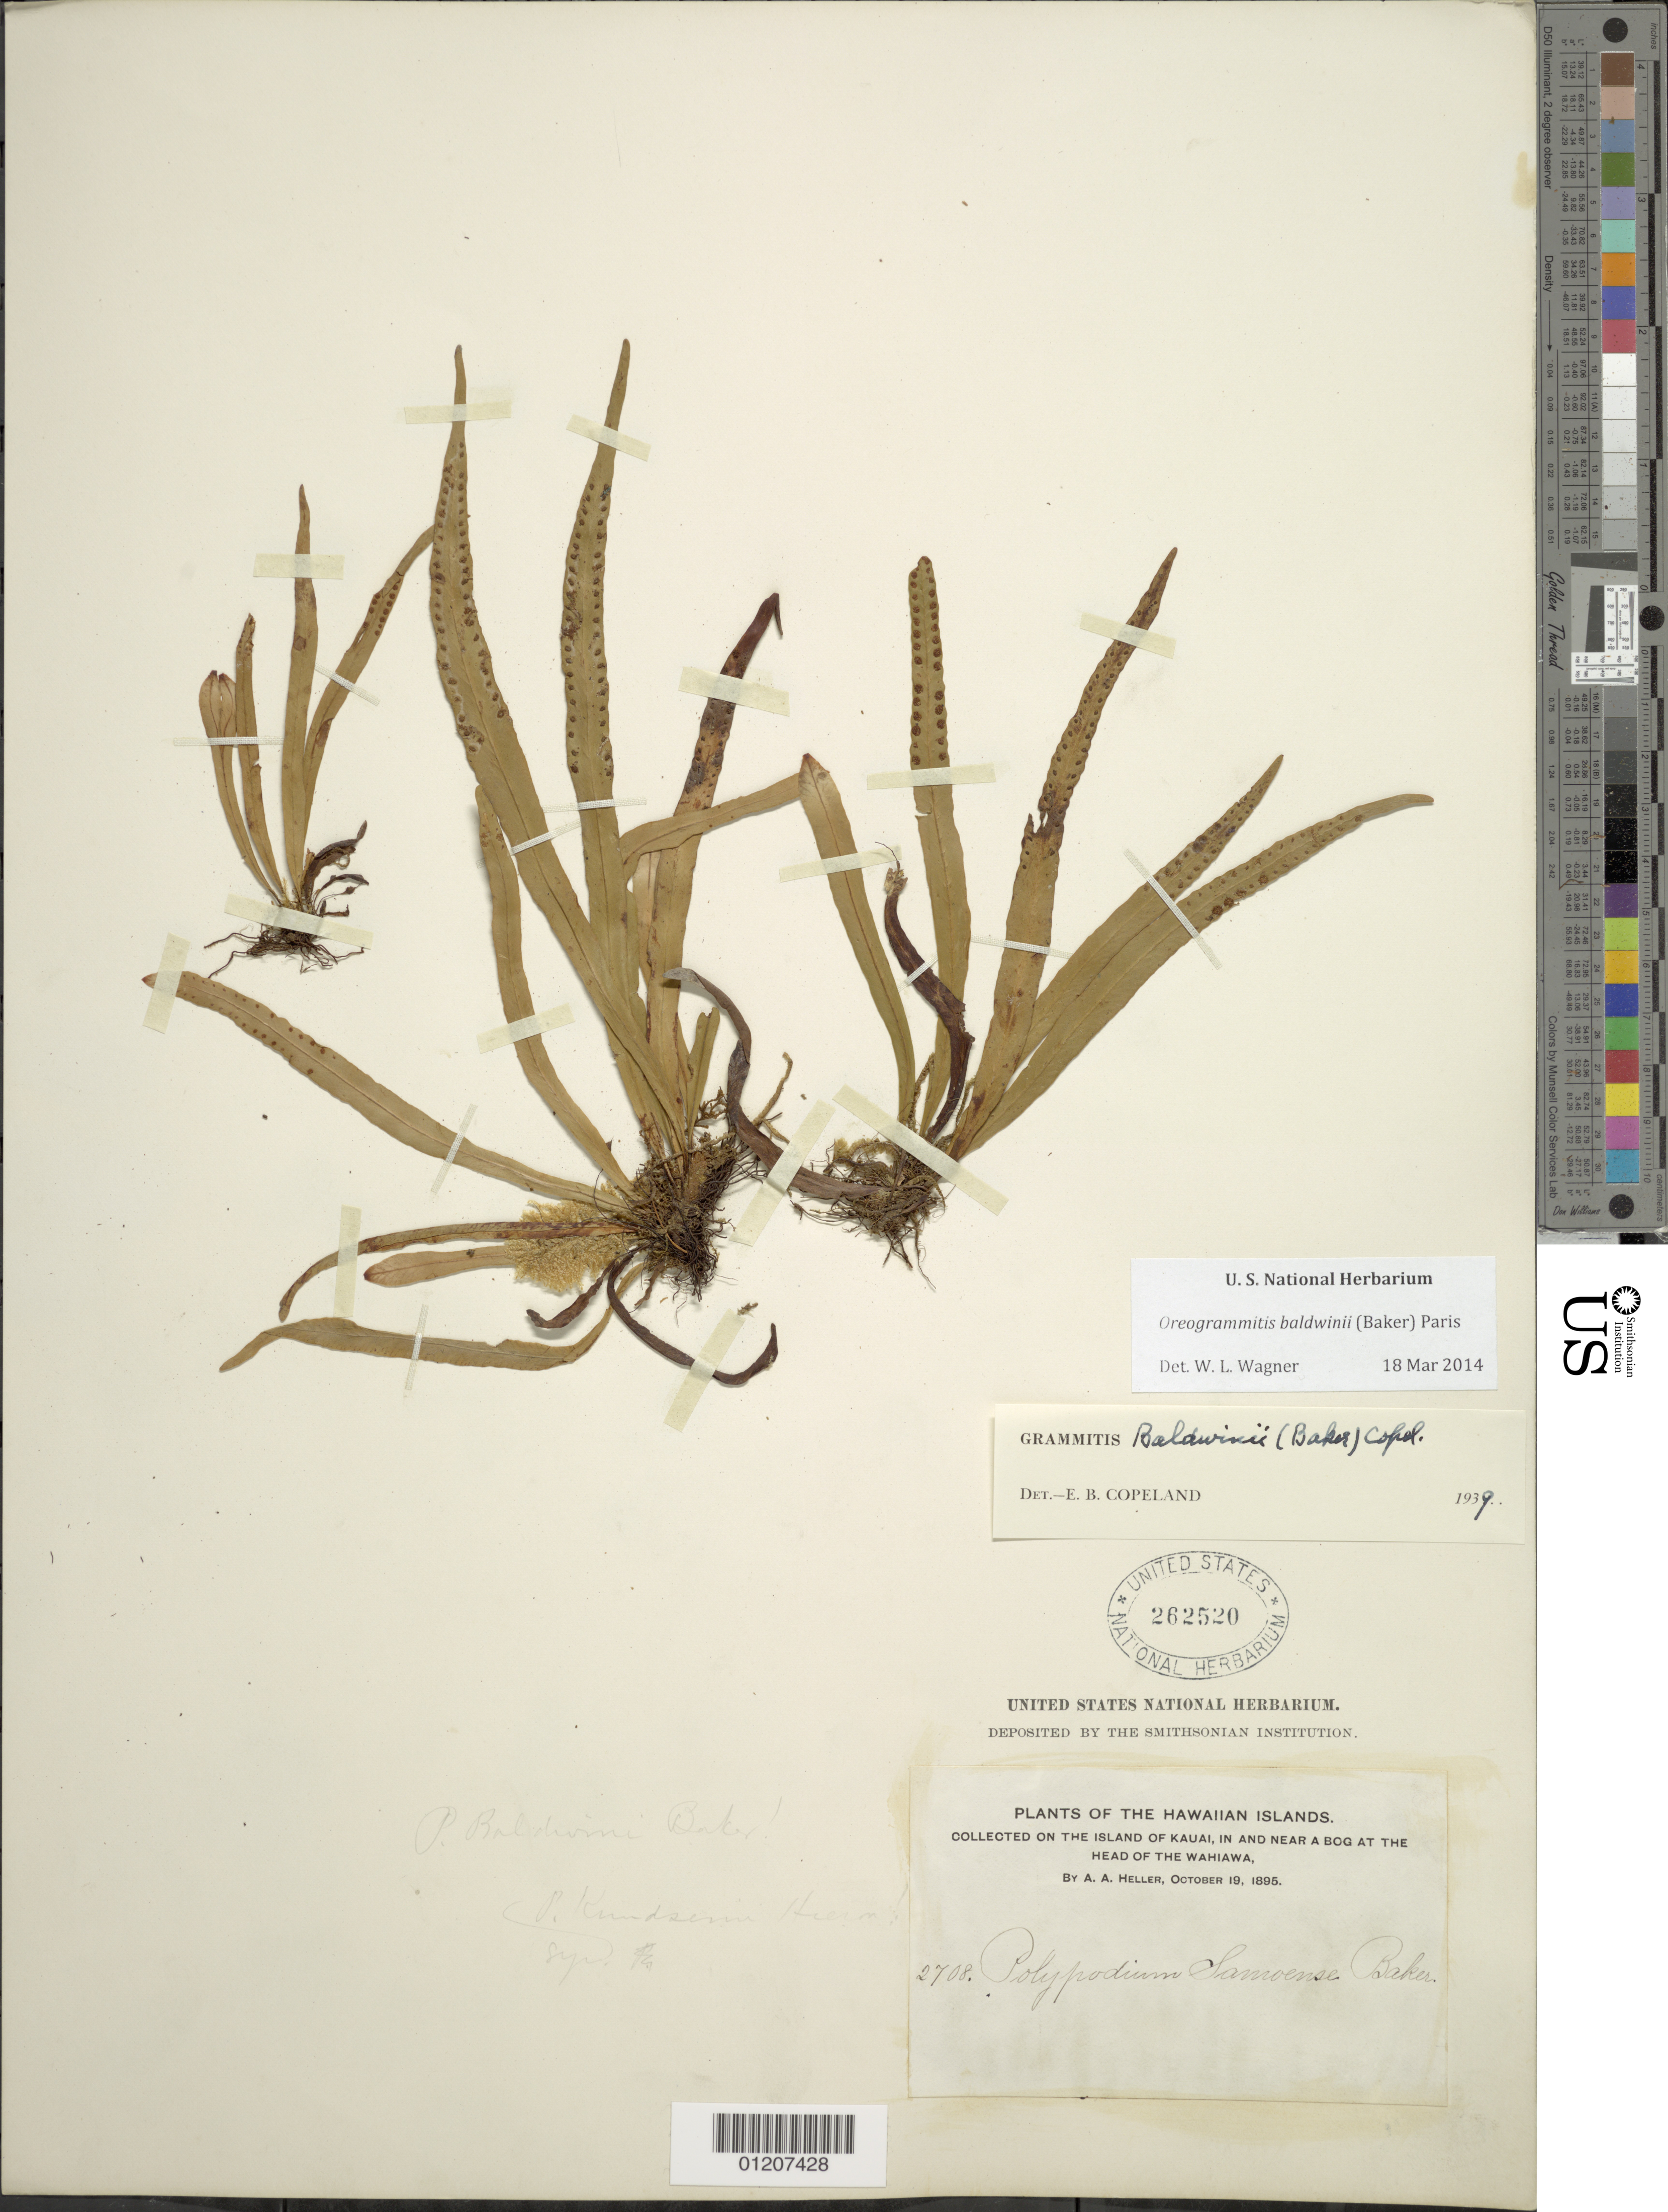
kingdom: Plantae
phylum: Tracheophyta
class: Polypodiopsida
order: Polypodiales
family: Polypodiaceae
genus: Oreogrammitis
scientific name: Oreogrammitis baldwinii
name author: (Baker) Parris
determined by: Wagner, W. L., (BOT), Smithsonian Institution - National Museum of Natural History (UNITED STATES)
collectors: A. A. Heller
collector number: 2708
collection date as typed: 19 Oct 1895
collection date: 1895-10-19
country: United States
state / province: Hawaii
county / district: Kauai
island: Kaua'i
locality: In and near bog at the head of the Wahiawa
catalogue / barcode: US 262520